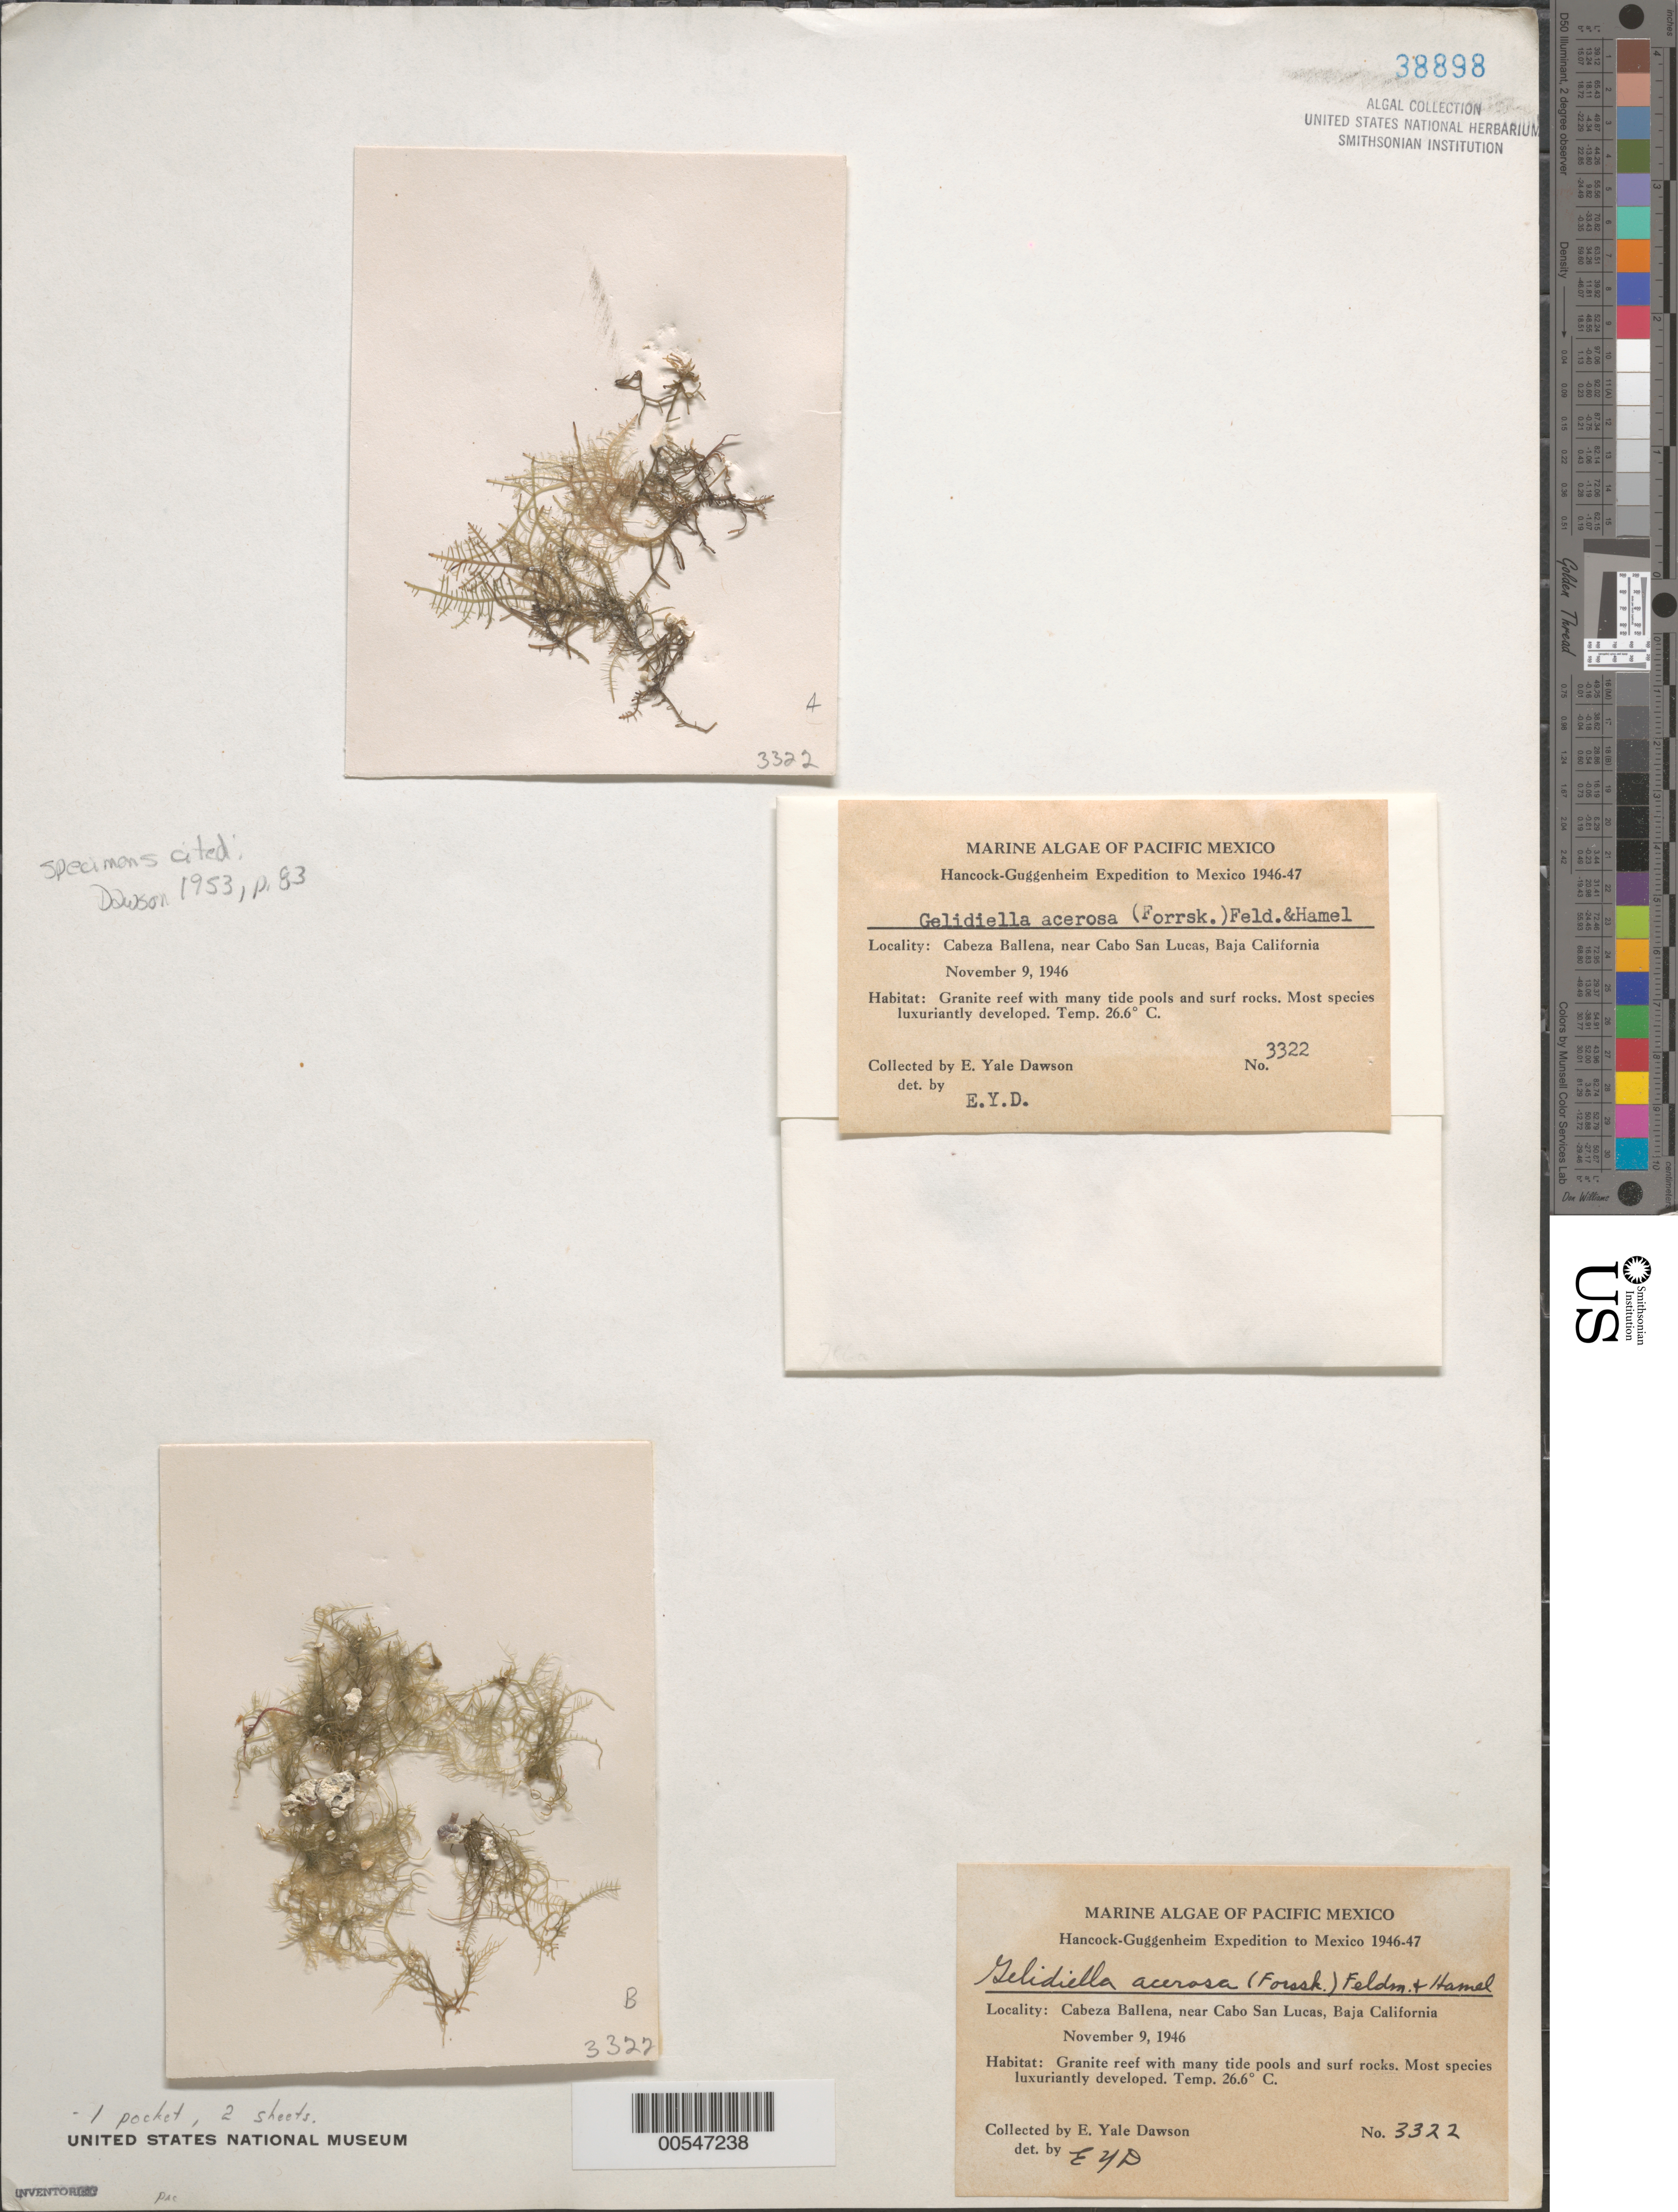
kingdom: Plantae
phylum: Rhodophyta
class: Florideophyceae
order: Gelidiales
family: Gelidiellaceae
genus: Gelidiella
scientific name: Gelidiella acerosa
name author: (Forssk.) Feldmann & G. Hamel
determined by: Dawson, E. Y.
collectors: E. Y. Dawson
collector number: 3322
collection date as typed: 09 Nov 1946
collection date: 1946-11-09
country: Mexico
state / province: Baja California Sur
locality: Cabeza Ballena, near Cabo San Lucas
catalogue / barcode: US 38898